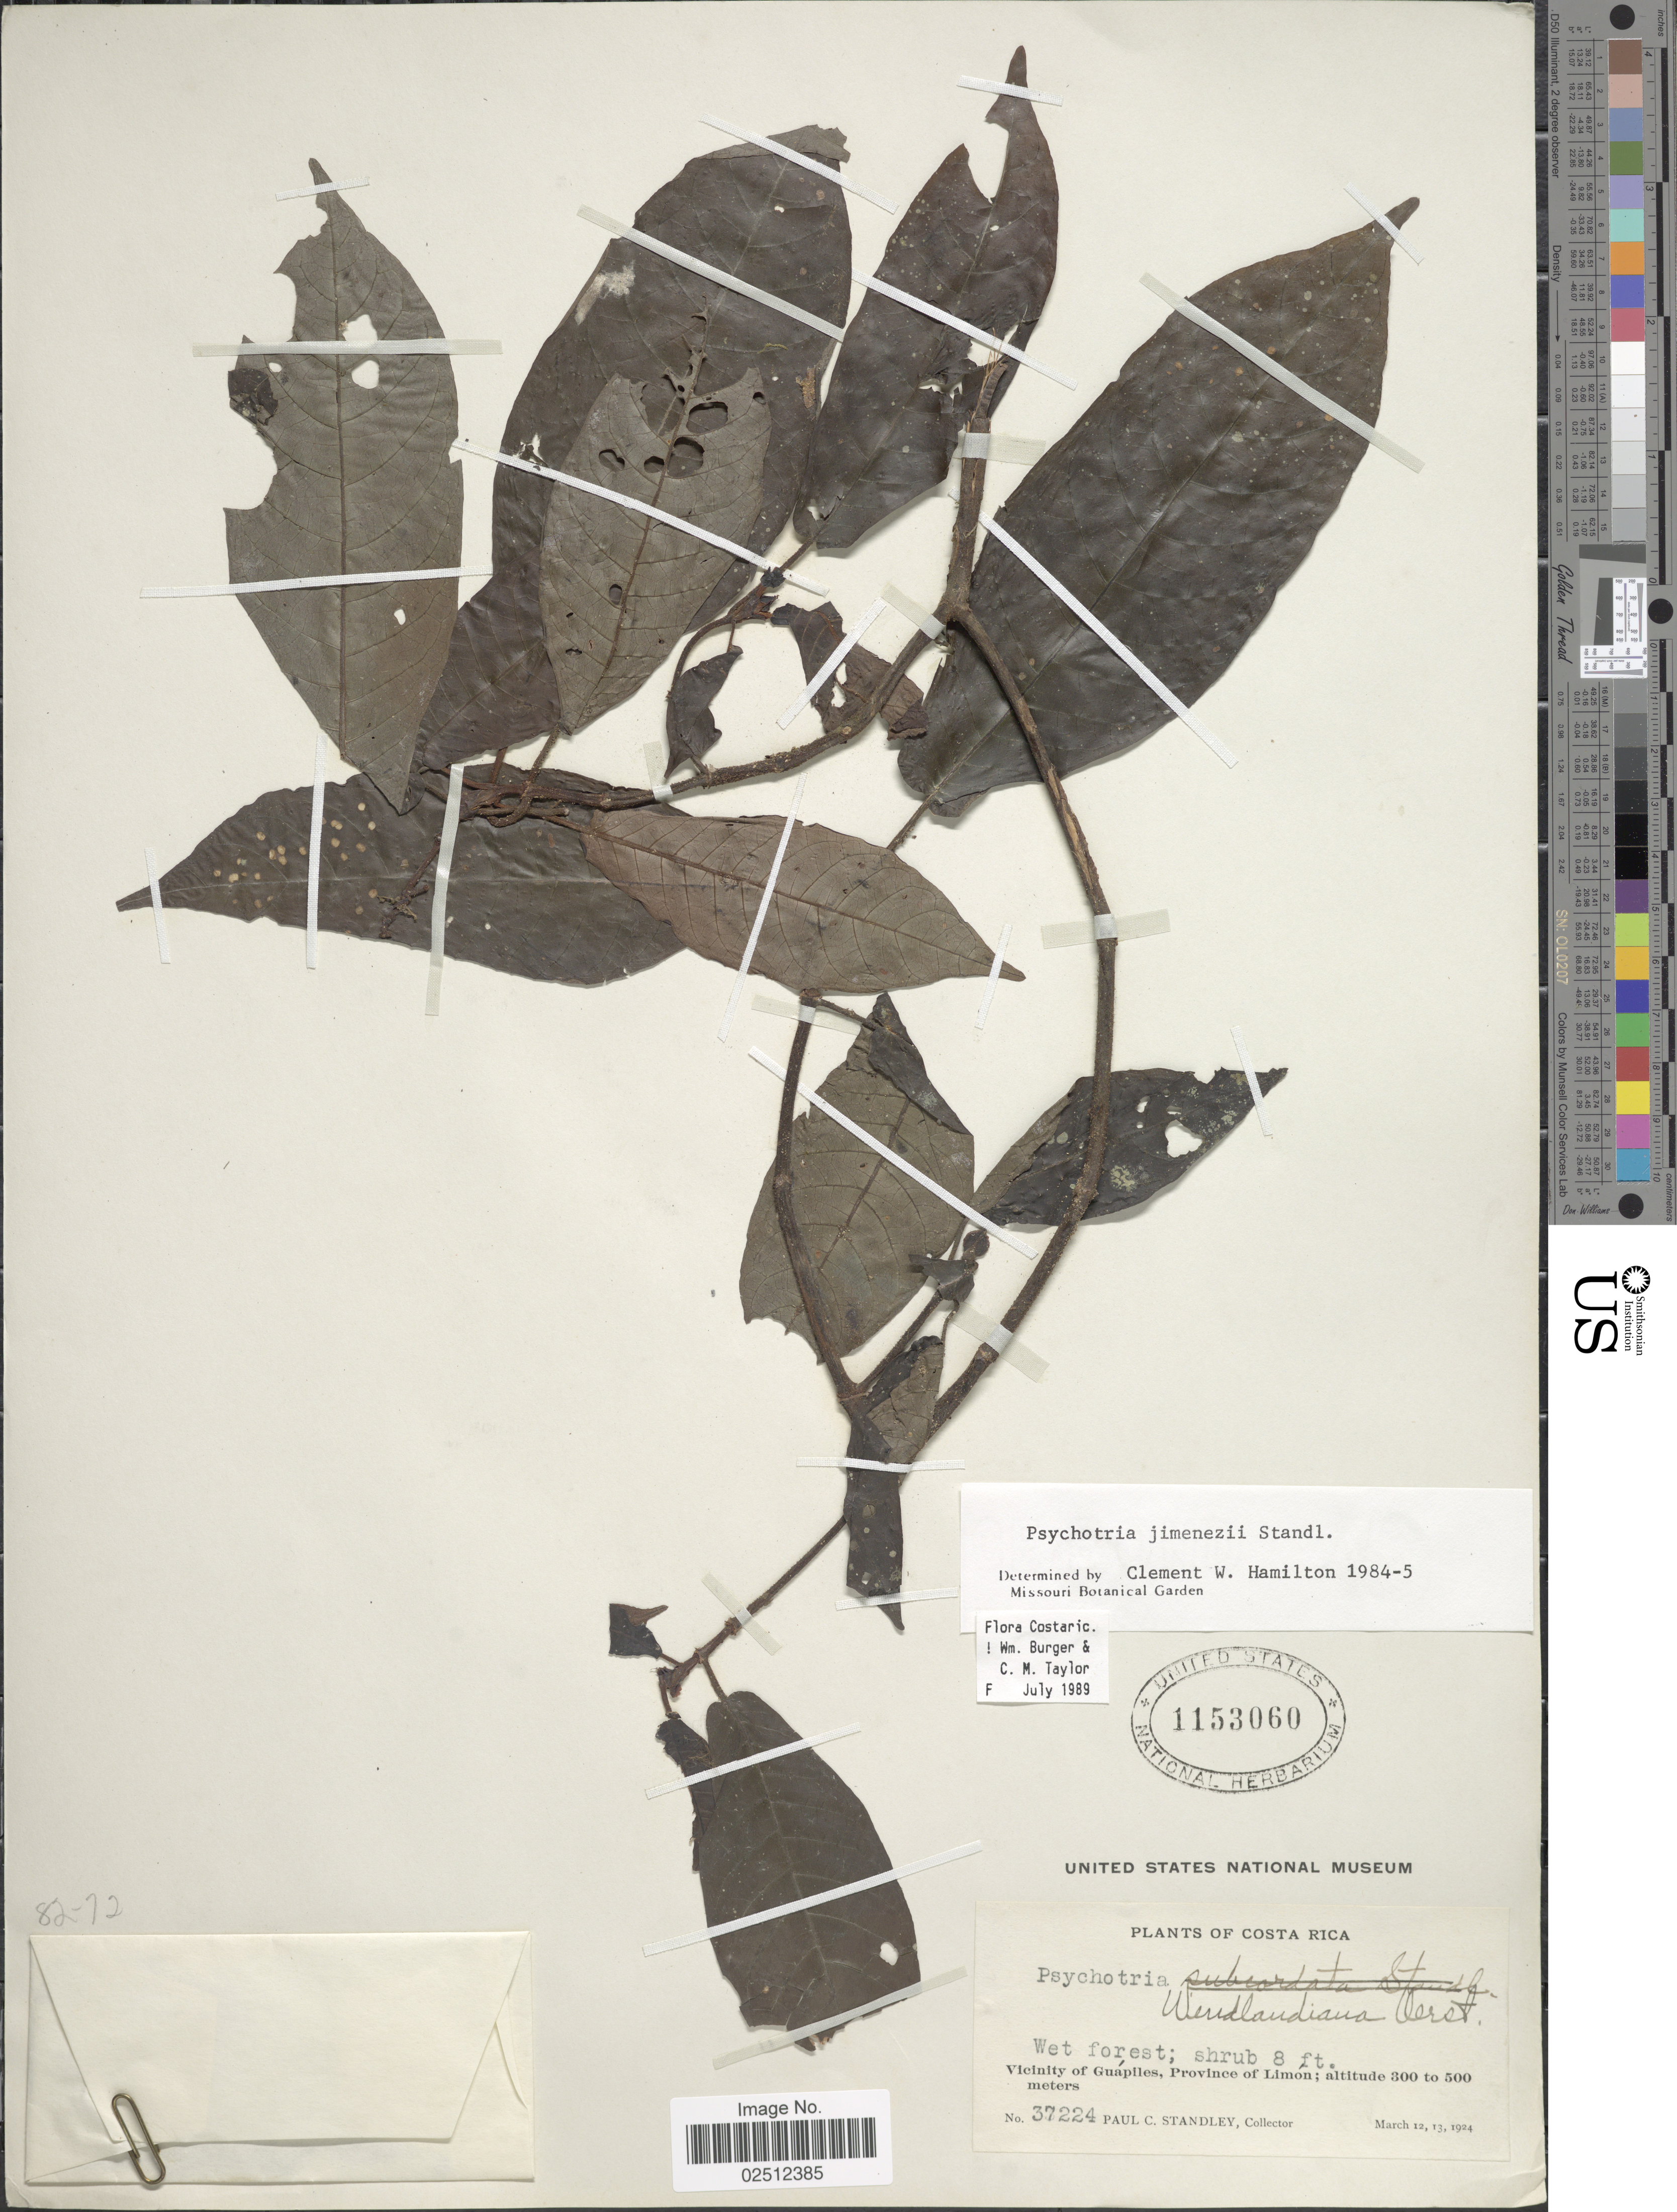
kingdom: Plantae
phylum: Tracheophyta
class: Magnoliopsida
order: Gentianales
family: Rubiaceae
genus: Psychotria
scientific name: Psychotria jimenezii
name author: Standl.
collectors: P. C. Standley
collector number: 37224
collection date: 1924-03-12/1924-03-13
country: Costa Rica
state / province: Limón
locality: Vicinity of Guapiles, Province of Limon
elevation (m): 300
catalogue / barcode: US 1153060